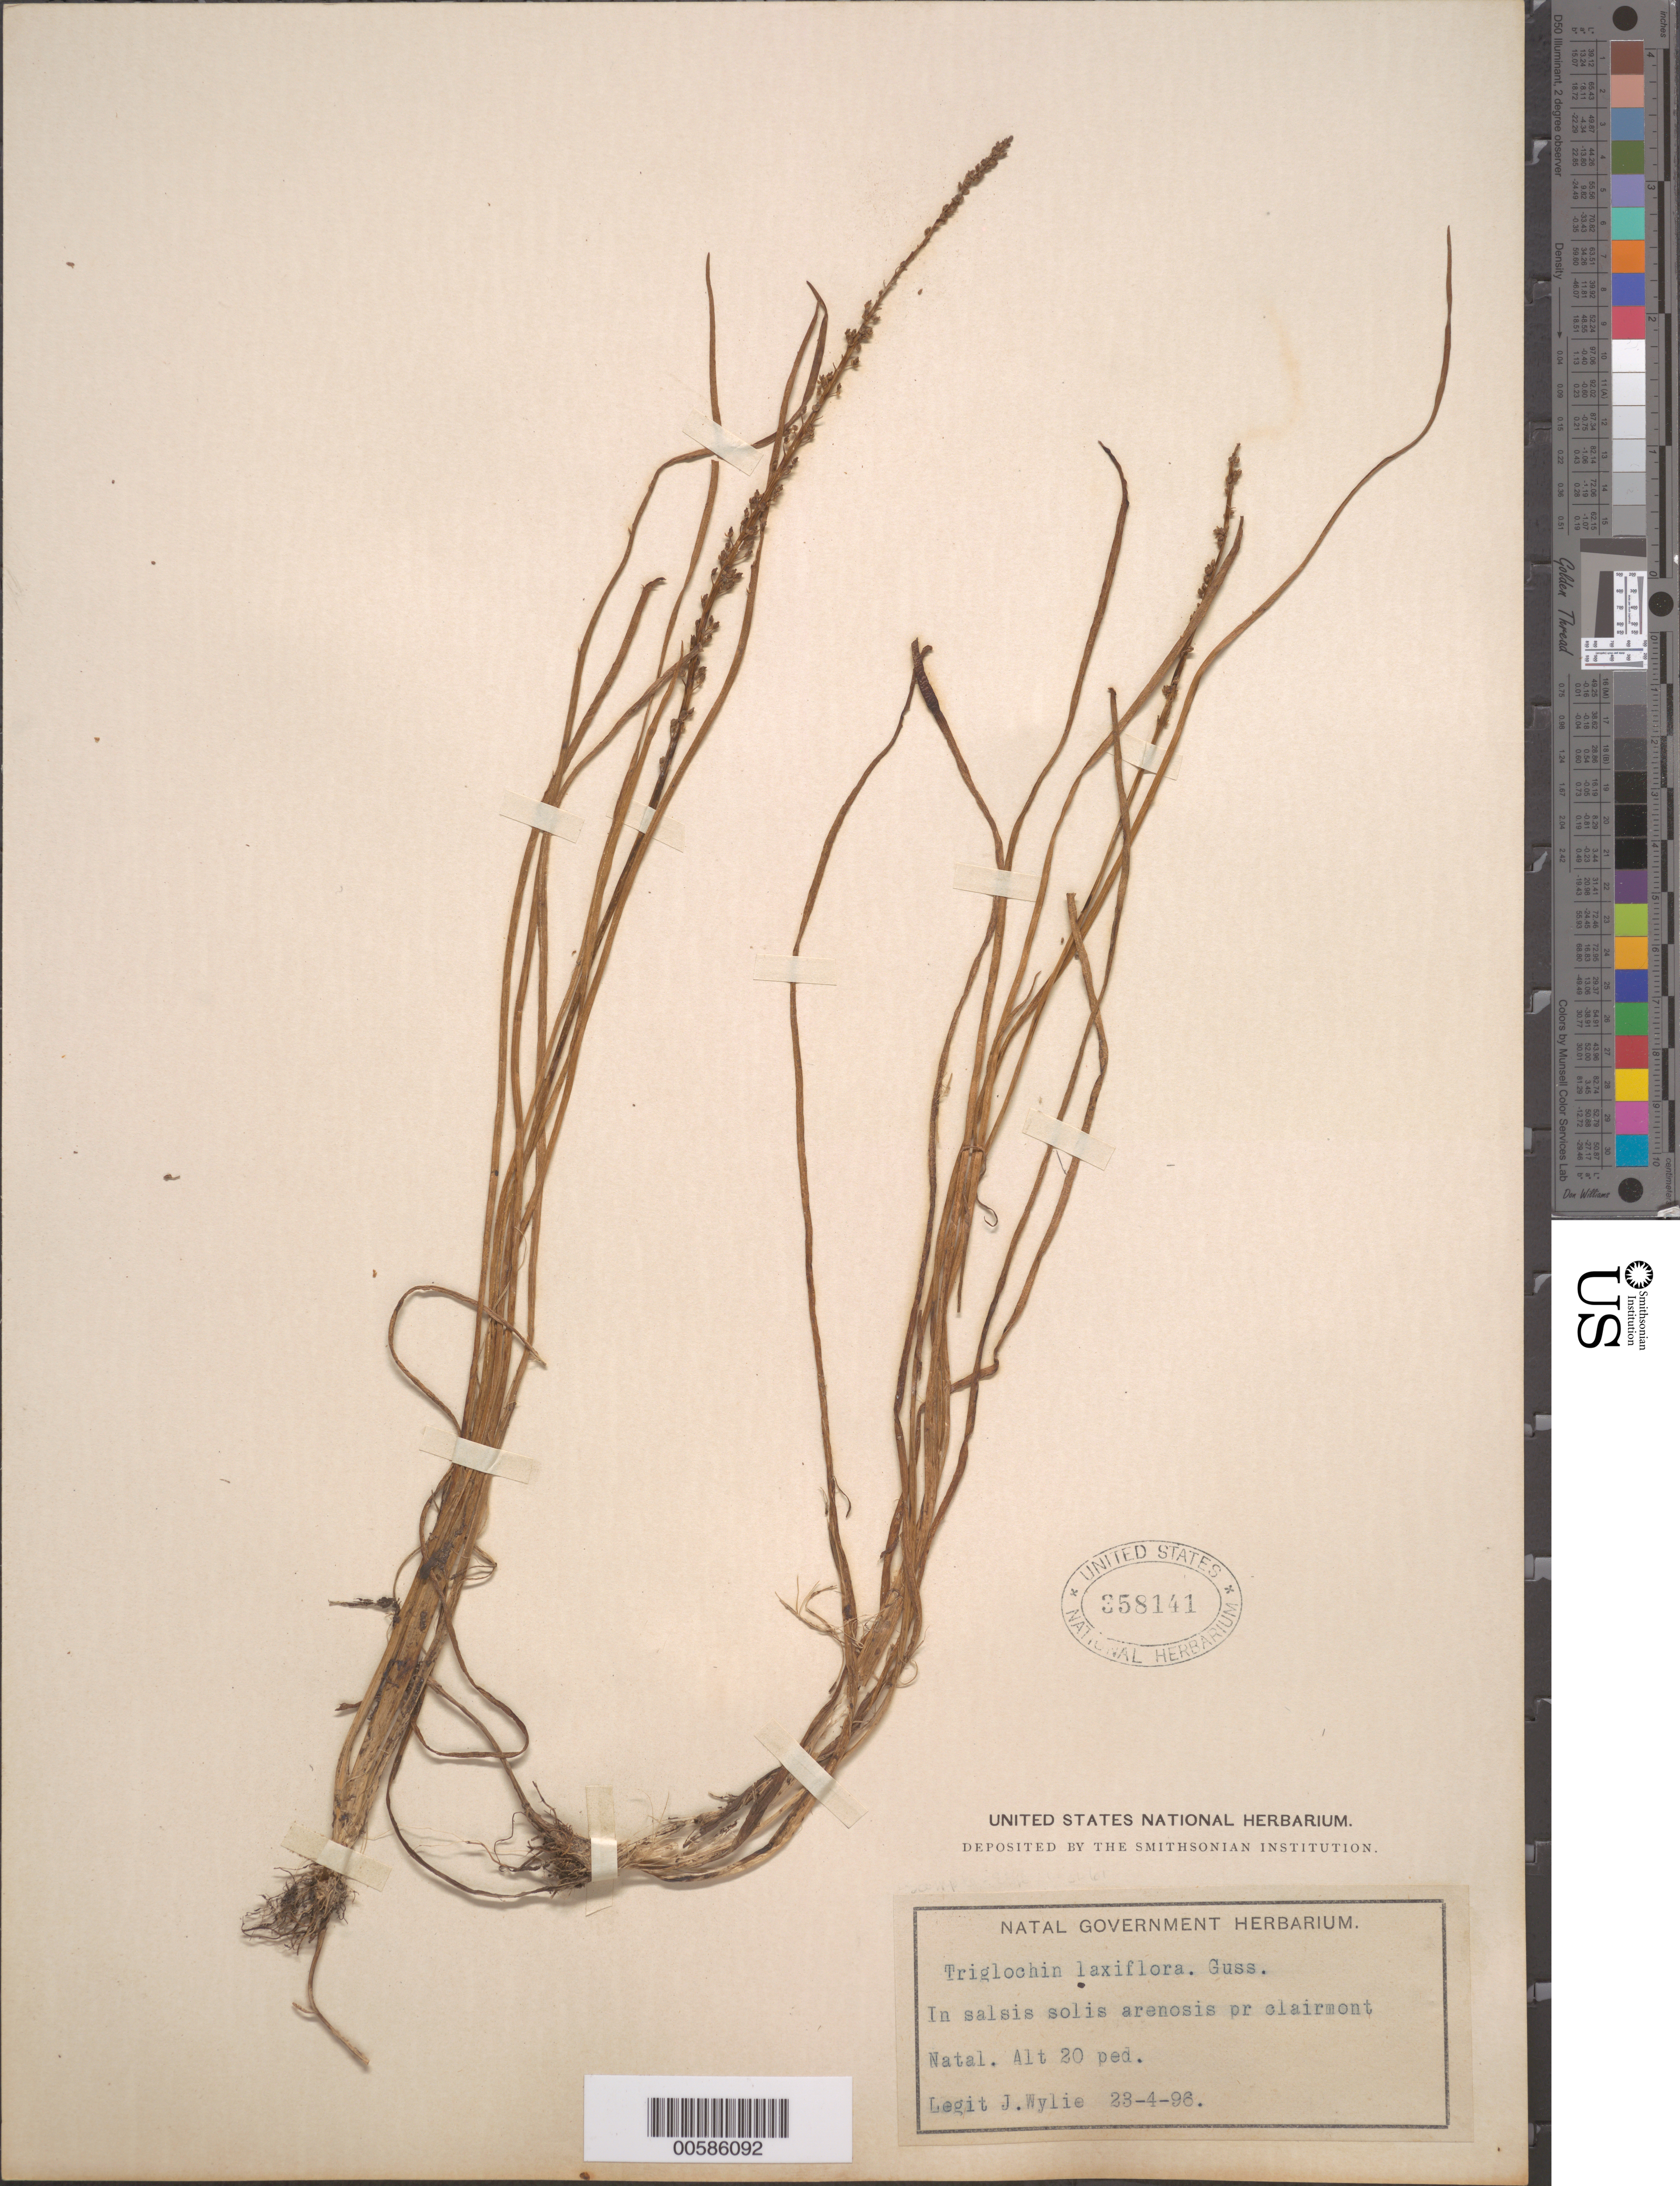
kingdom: Plantae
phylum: Tracheophyta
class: Liliopsida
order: Alismatales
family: Juncaginaceae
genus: Triglochin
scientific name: Triglochin laxiflorum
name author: Gussone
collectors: J. Wylie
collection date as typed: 23 Apr 1896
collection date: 1896-04-23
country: South Africa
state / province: KwaZulu-Natal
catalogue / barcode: US 358141